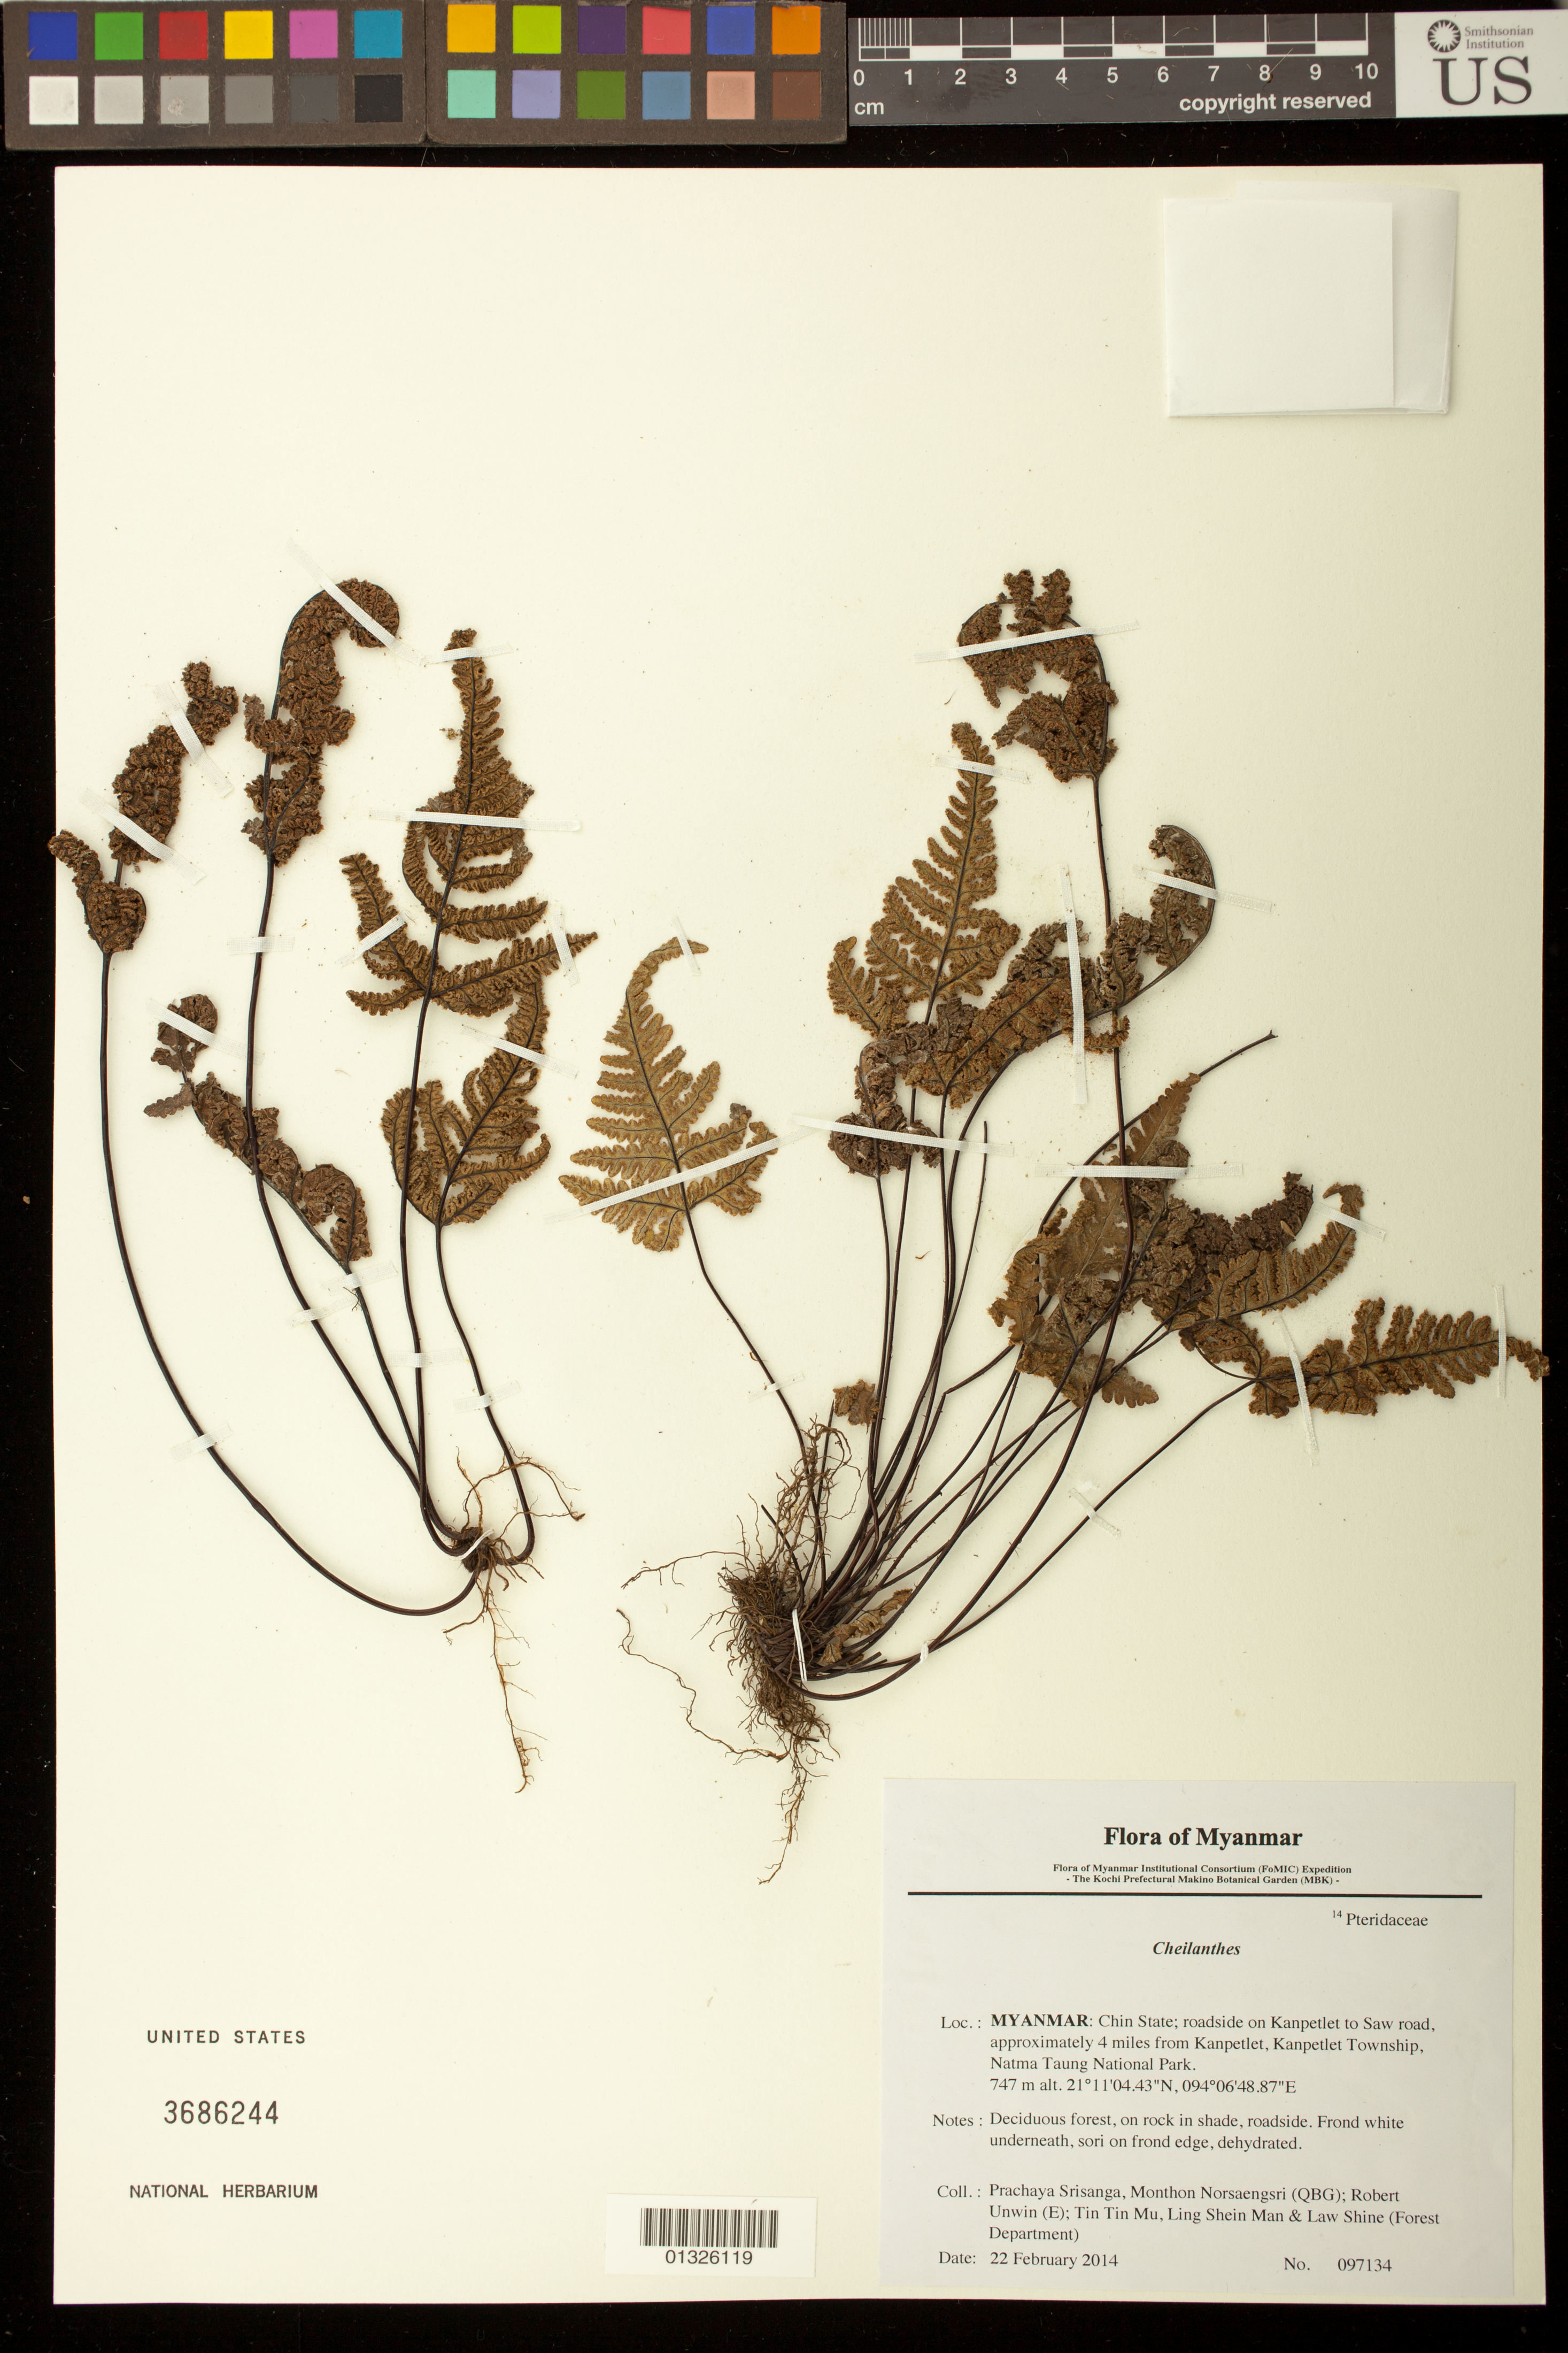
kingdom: Plantae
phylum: Tracheophyta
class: Polypodiopsida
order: Polypodiales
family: Pteridaceae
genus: Cheilanthes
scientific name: Cheilanthes sp.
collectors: P. Srisanga, M. Norsaengsri, R. Unwin, Tin Tin Mu, Ling Shein Man & L. Shine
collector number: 97134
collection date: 2014-02-22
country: Myanmar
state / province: Chin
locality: Roadside on Kanpetlet to Saw road, approximately 4 miles from Kanpetlet, Kanpetlet Township, Natma Taung National Park.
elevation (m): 747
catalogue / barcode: US 3686244